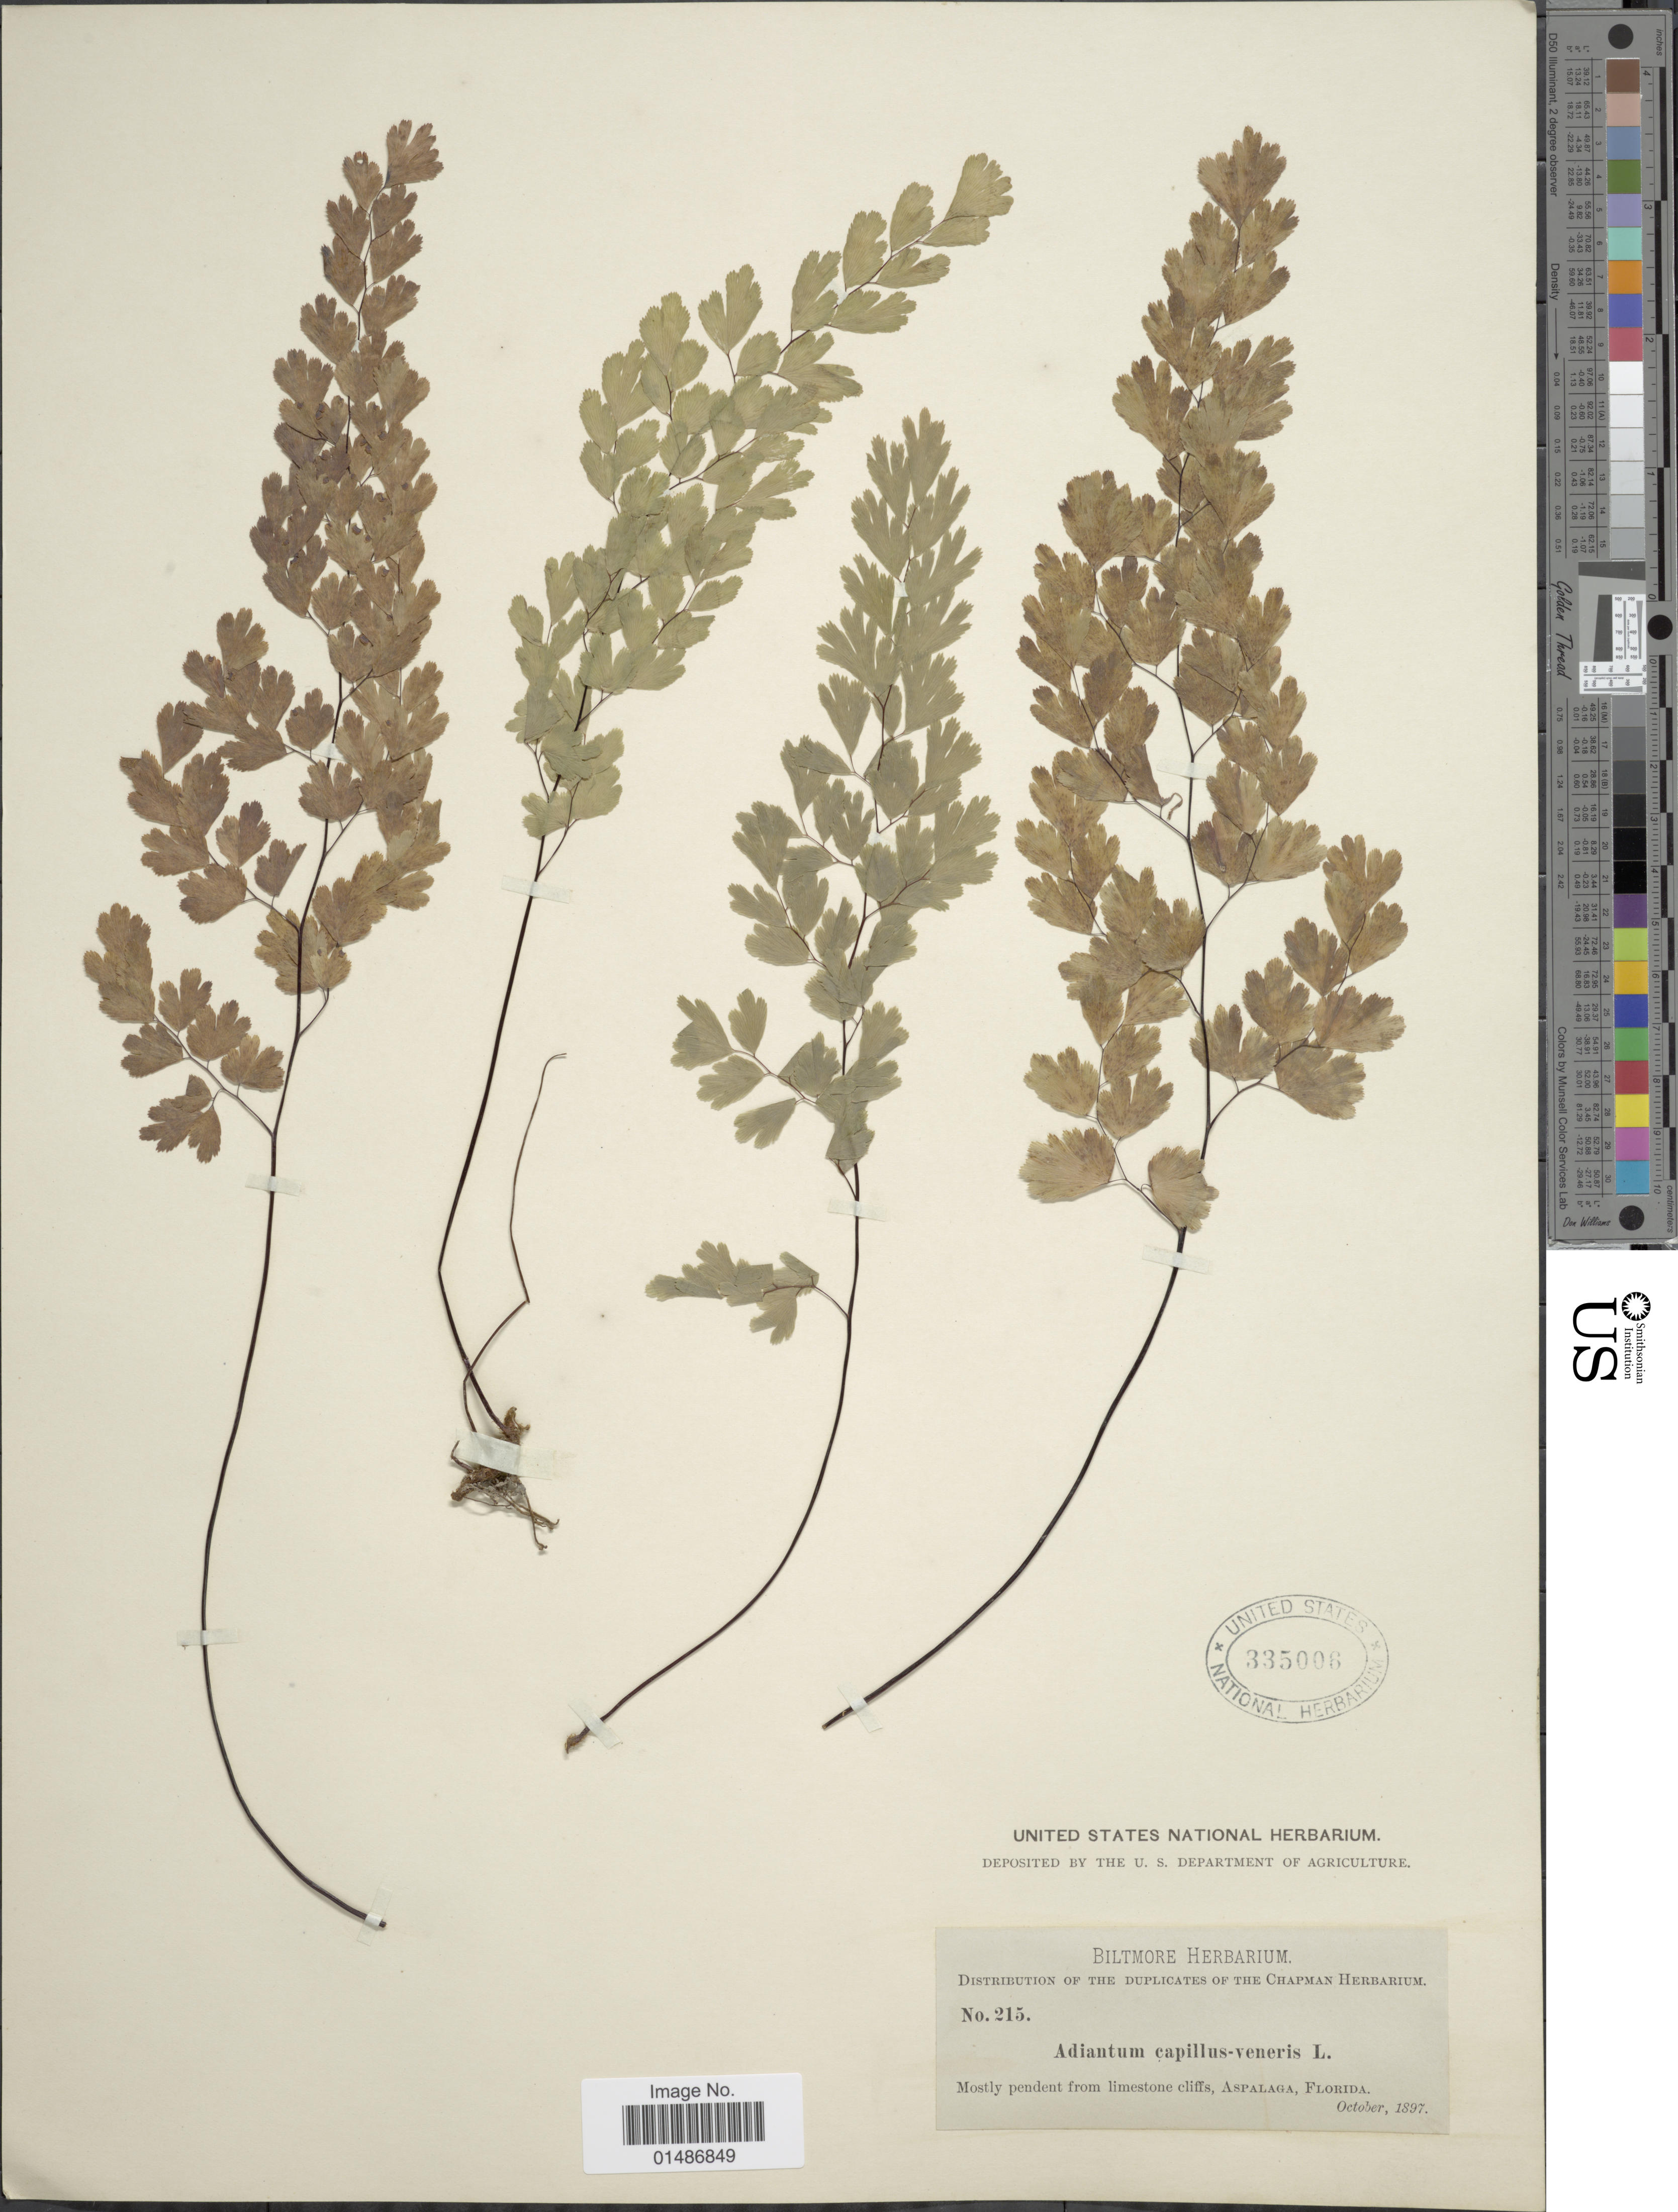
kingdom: Plantae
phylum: Tracheophyta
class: Polypodiopsida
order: Polypodiales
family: Pteridaceae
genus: Adiantum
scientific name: Adiantum capillus-veneris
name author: L.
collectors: ex herb. Biltmore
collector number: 215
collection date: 1897-10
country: United States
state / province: Florida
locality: Mostly pendent from limestone cliffs, Aspalaga.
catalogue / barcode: US 335006